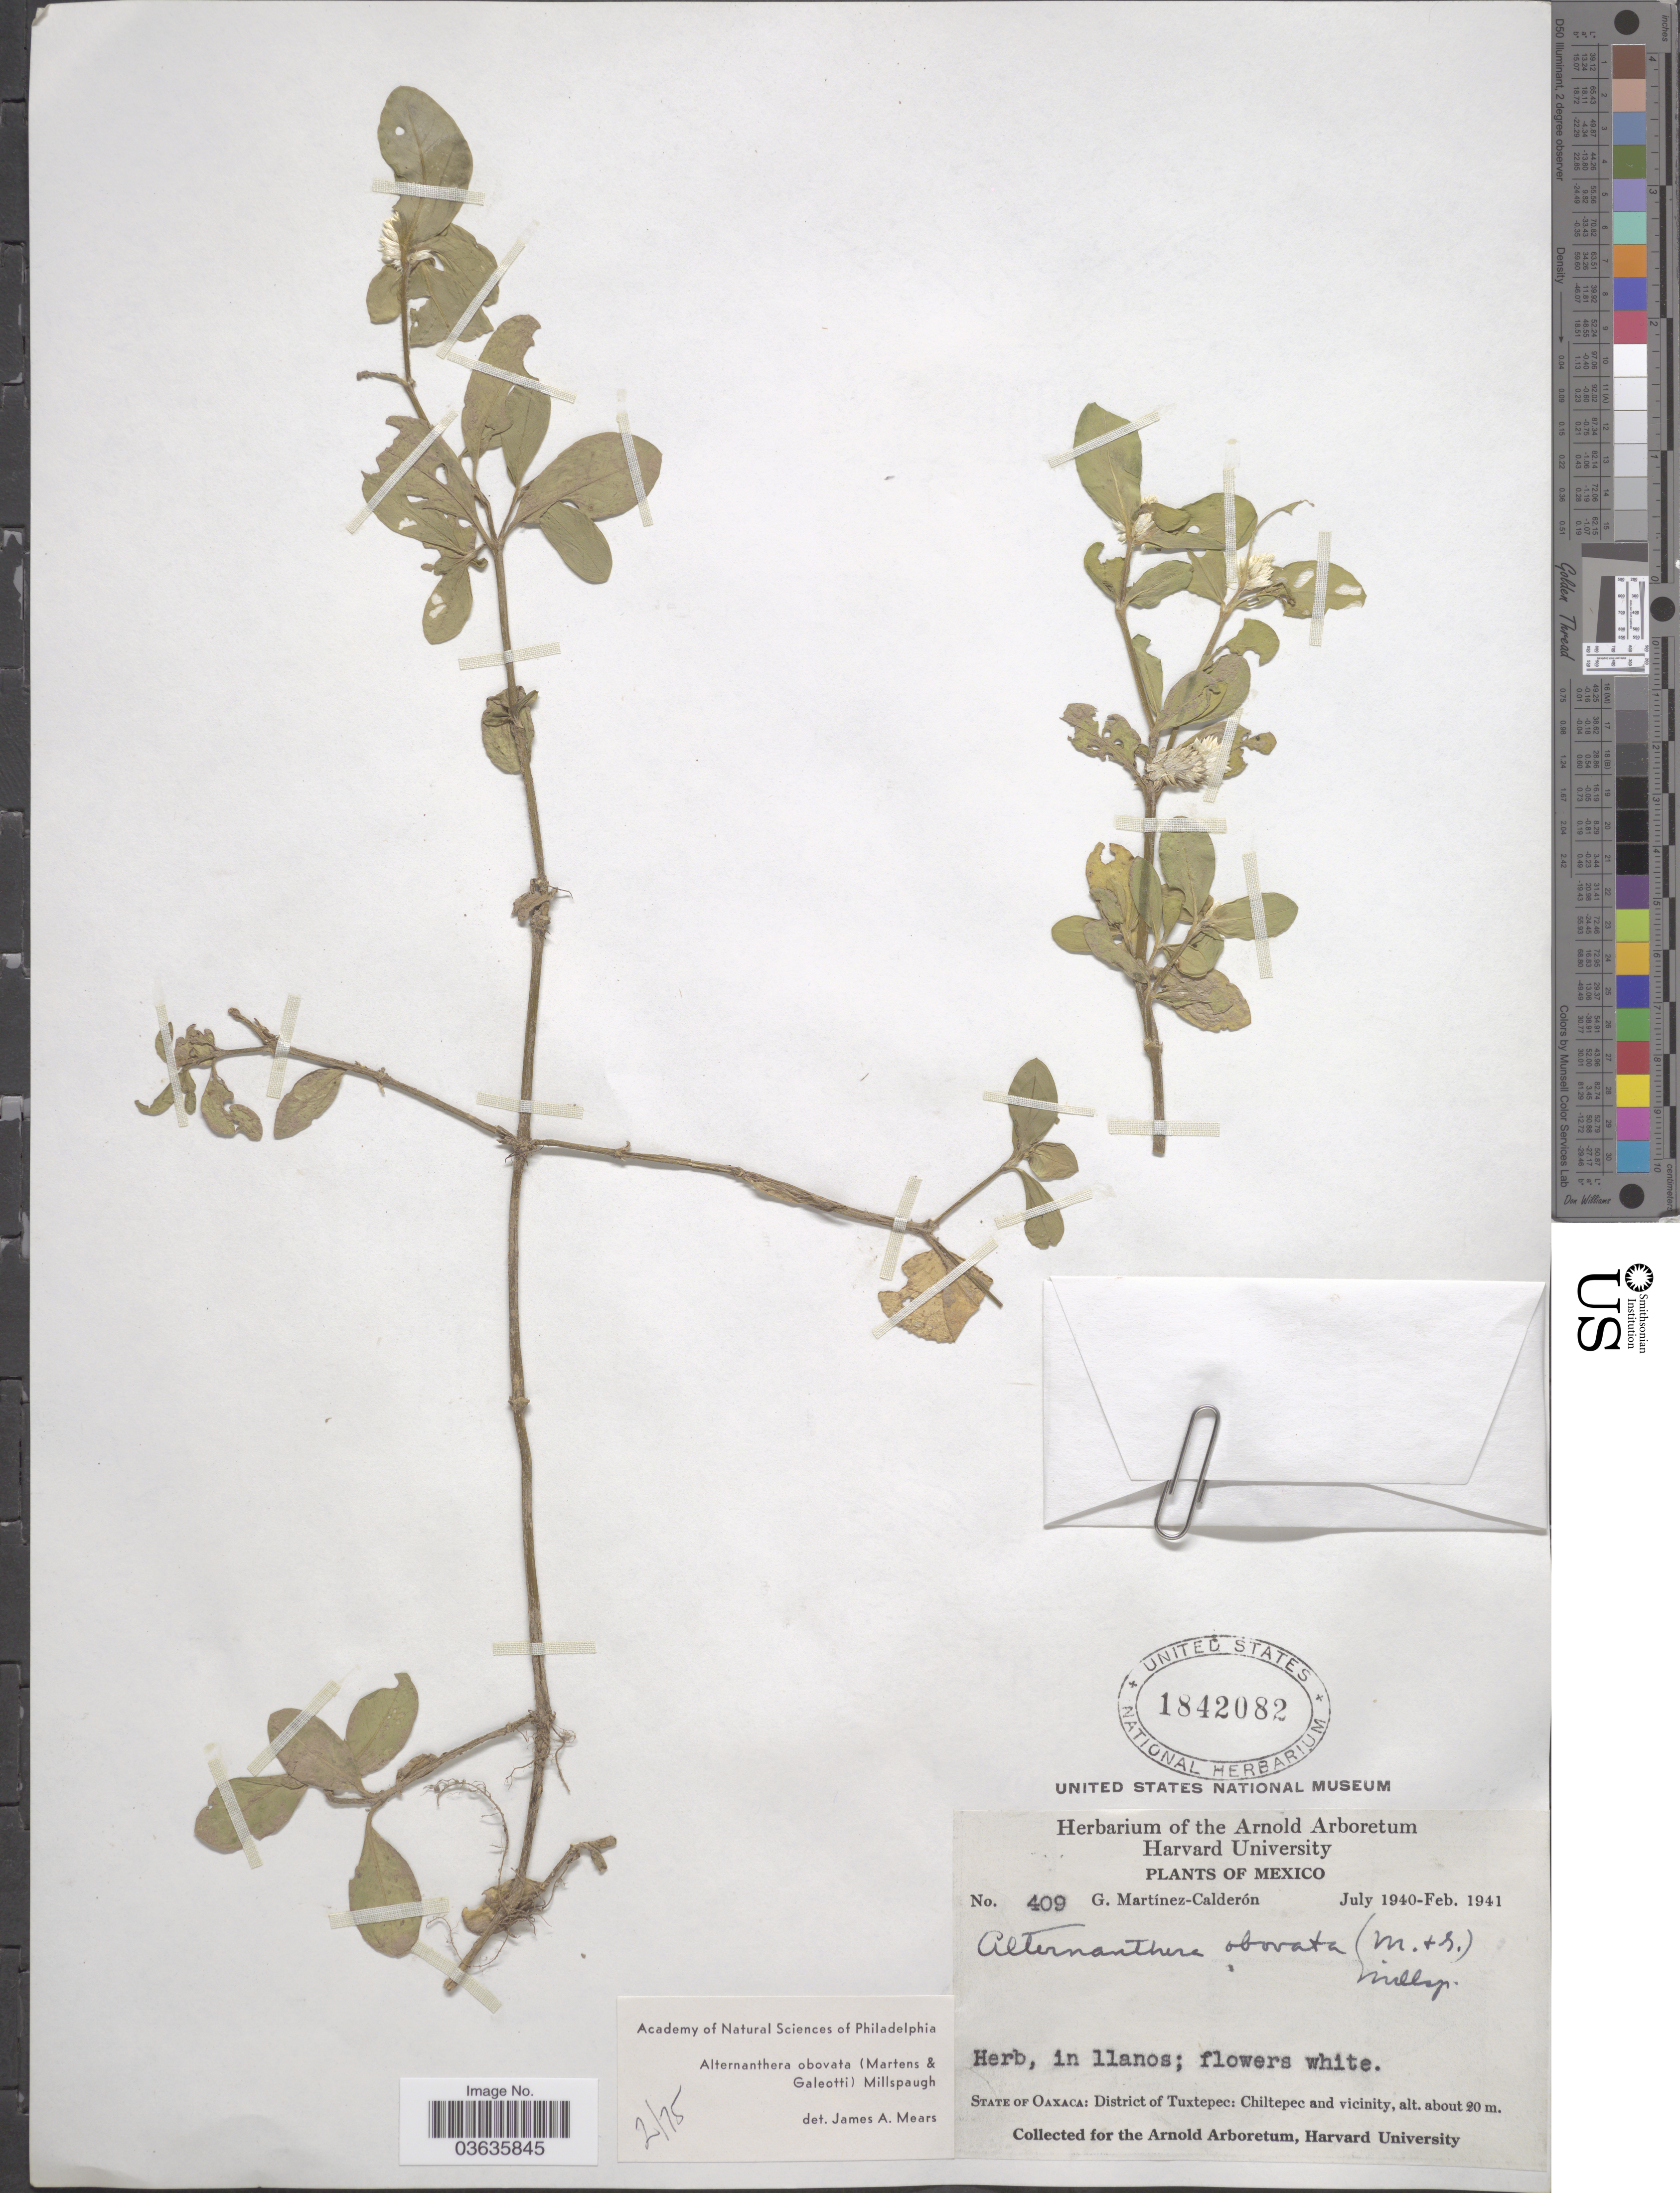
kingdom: Plantae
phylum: Tracheophyta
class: Magnoliopsida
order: Caryophyllales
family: Amaranthaceae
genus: Alternanthera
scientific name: Alternanthera obovata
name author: (M. Martens) Millsp.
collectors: G. Martínez Calderón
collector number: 409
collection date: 1940-07/1941-02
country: Mexico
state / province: Oaxaca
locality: District of Tuxtepec: Chiltepec and vicinity.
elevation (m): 20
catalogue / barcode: US 1842082